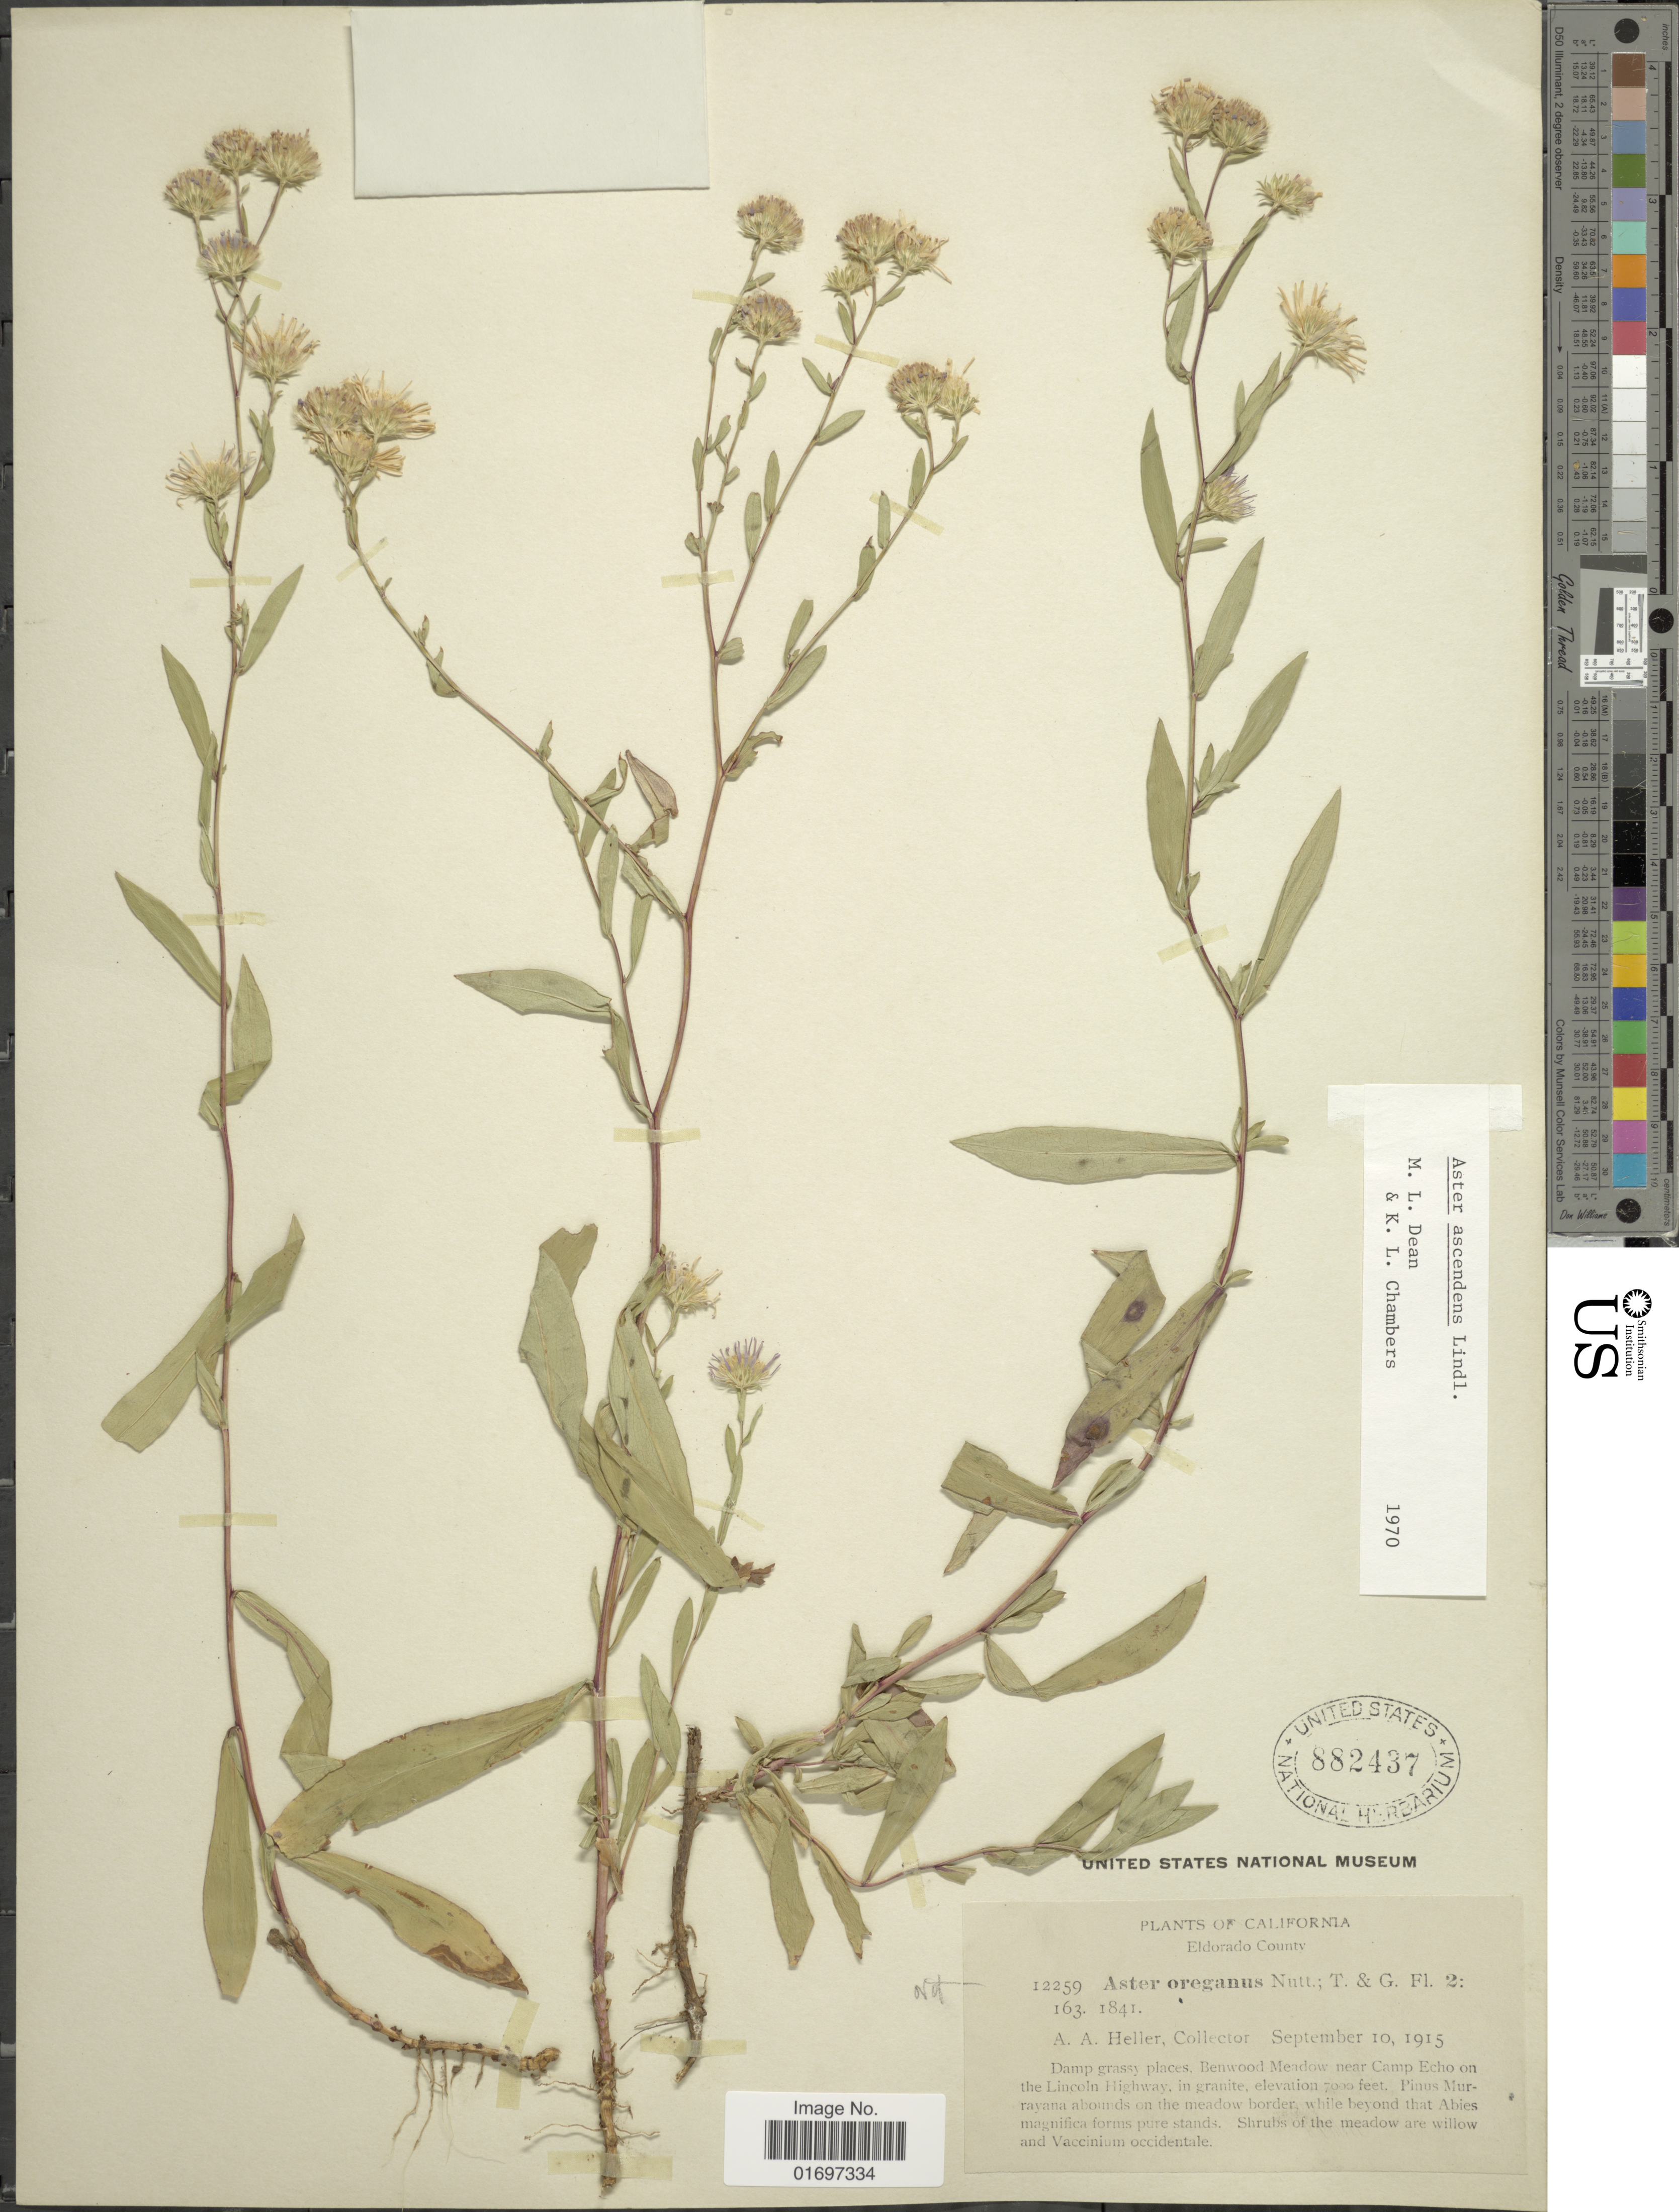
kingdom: Plantae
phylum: Tracheophyta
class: Magnoliopsida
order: Asterales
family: Asteraceae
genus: Symphyotrichum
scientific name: Symphyotrichum ascendens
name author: (Lindl.) G.L. Nesom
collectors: A. A. Heller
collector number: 12259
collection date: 1915-09-10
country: United States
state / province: California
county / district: El Dorado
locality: California. Eldorado County. Damp grassy places, Benwood Meadow near Camp Echo on the Lincoln Highway.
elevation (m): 2134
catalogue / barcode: US 882437